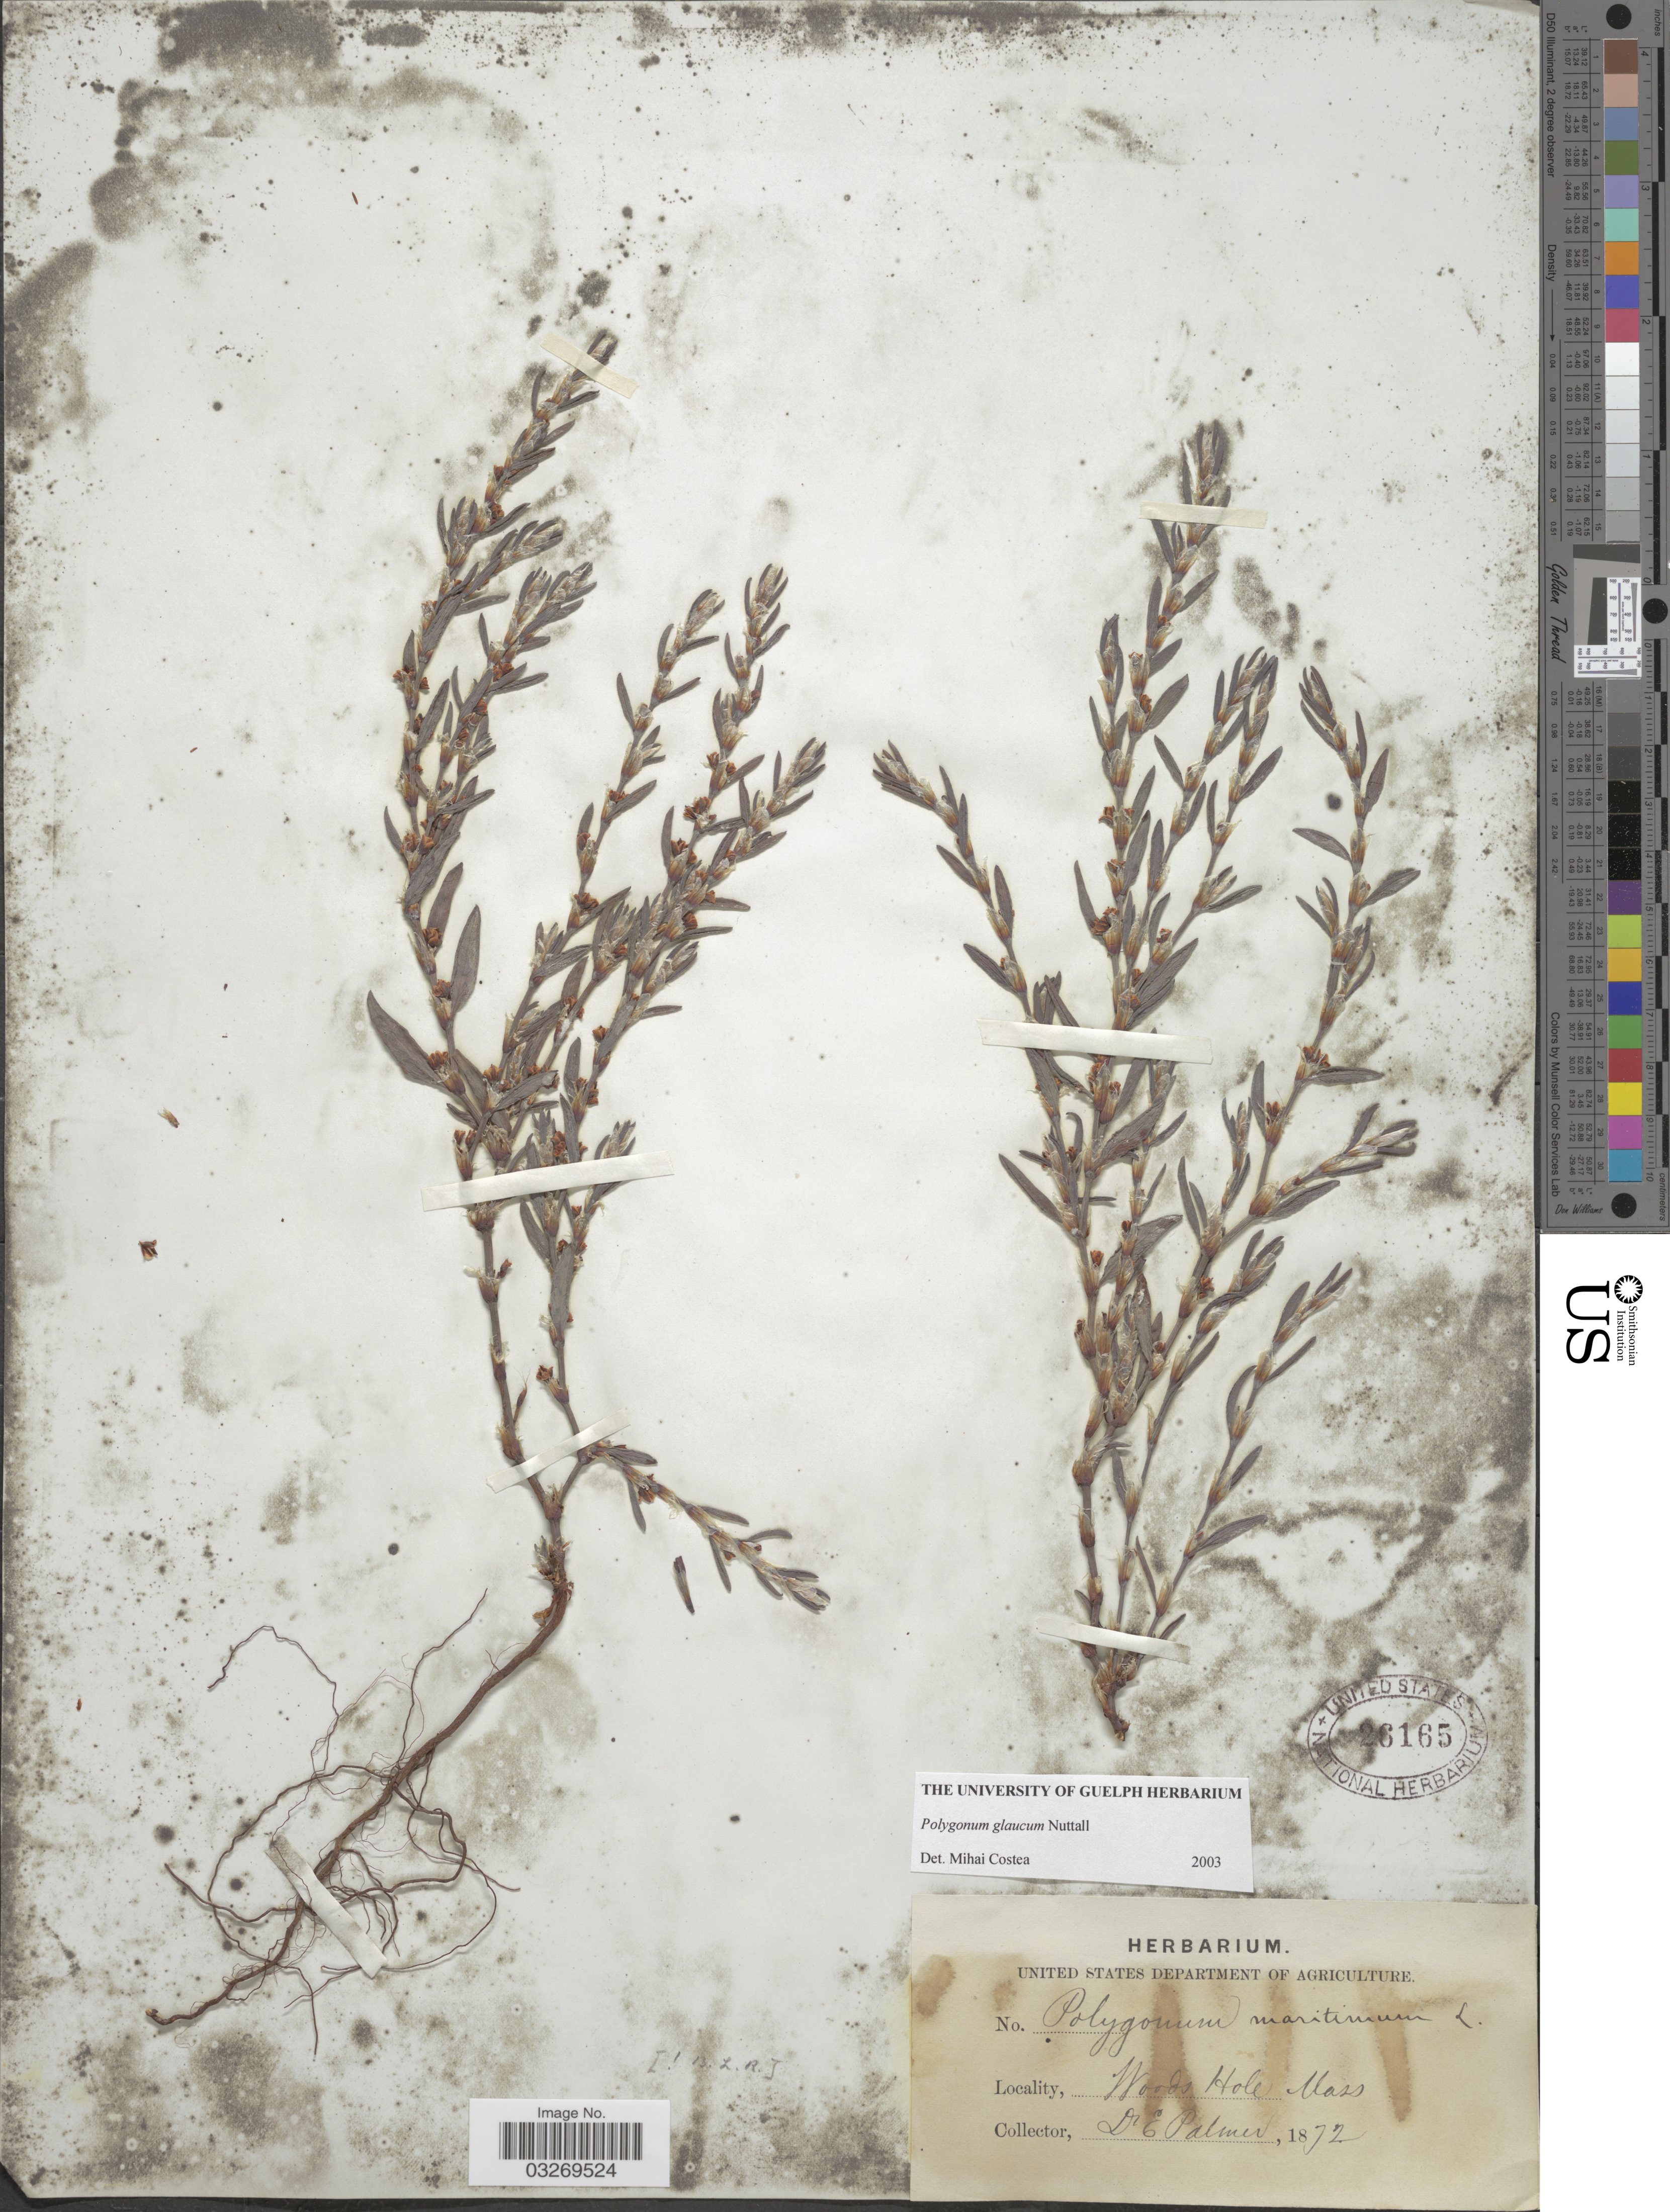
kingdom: Plantae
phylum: Tracheophyta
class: Magnoliopsida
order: Caryophyllales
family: Polygonaceae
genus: Polygonum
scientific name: Polygonum glaucum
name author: Nutt.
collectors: E. Palmer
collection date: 1872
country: United States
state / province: Massachusetts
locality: Woods Hole.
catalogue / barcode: US 26165